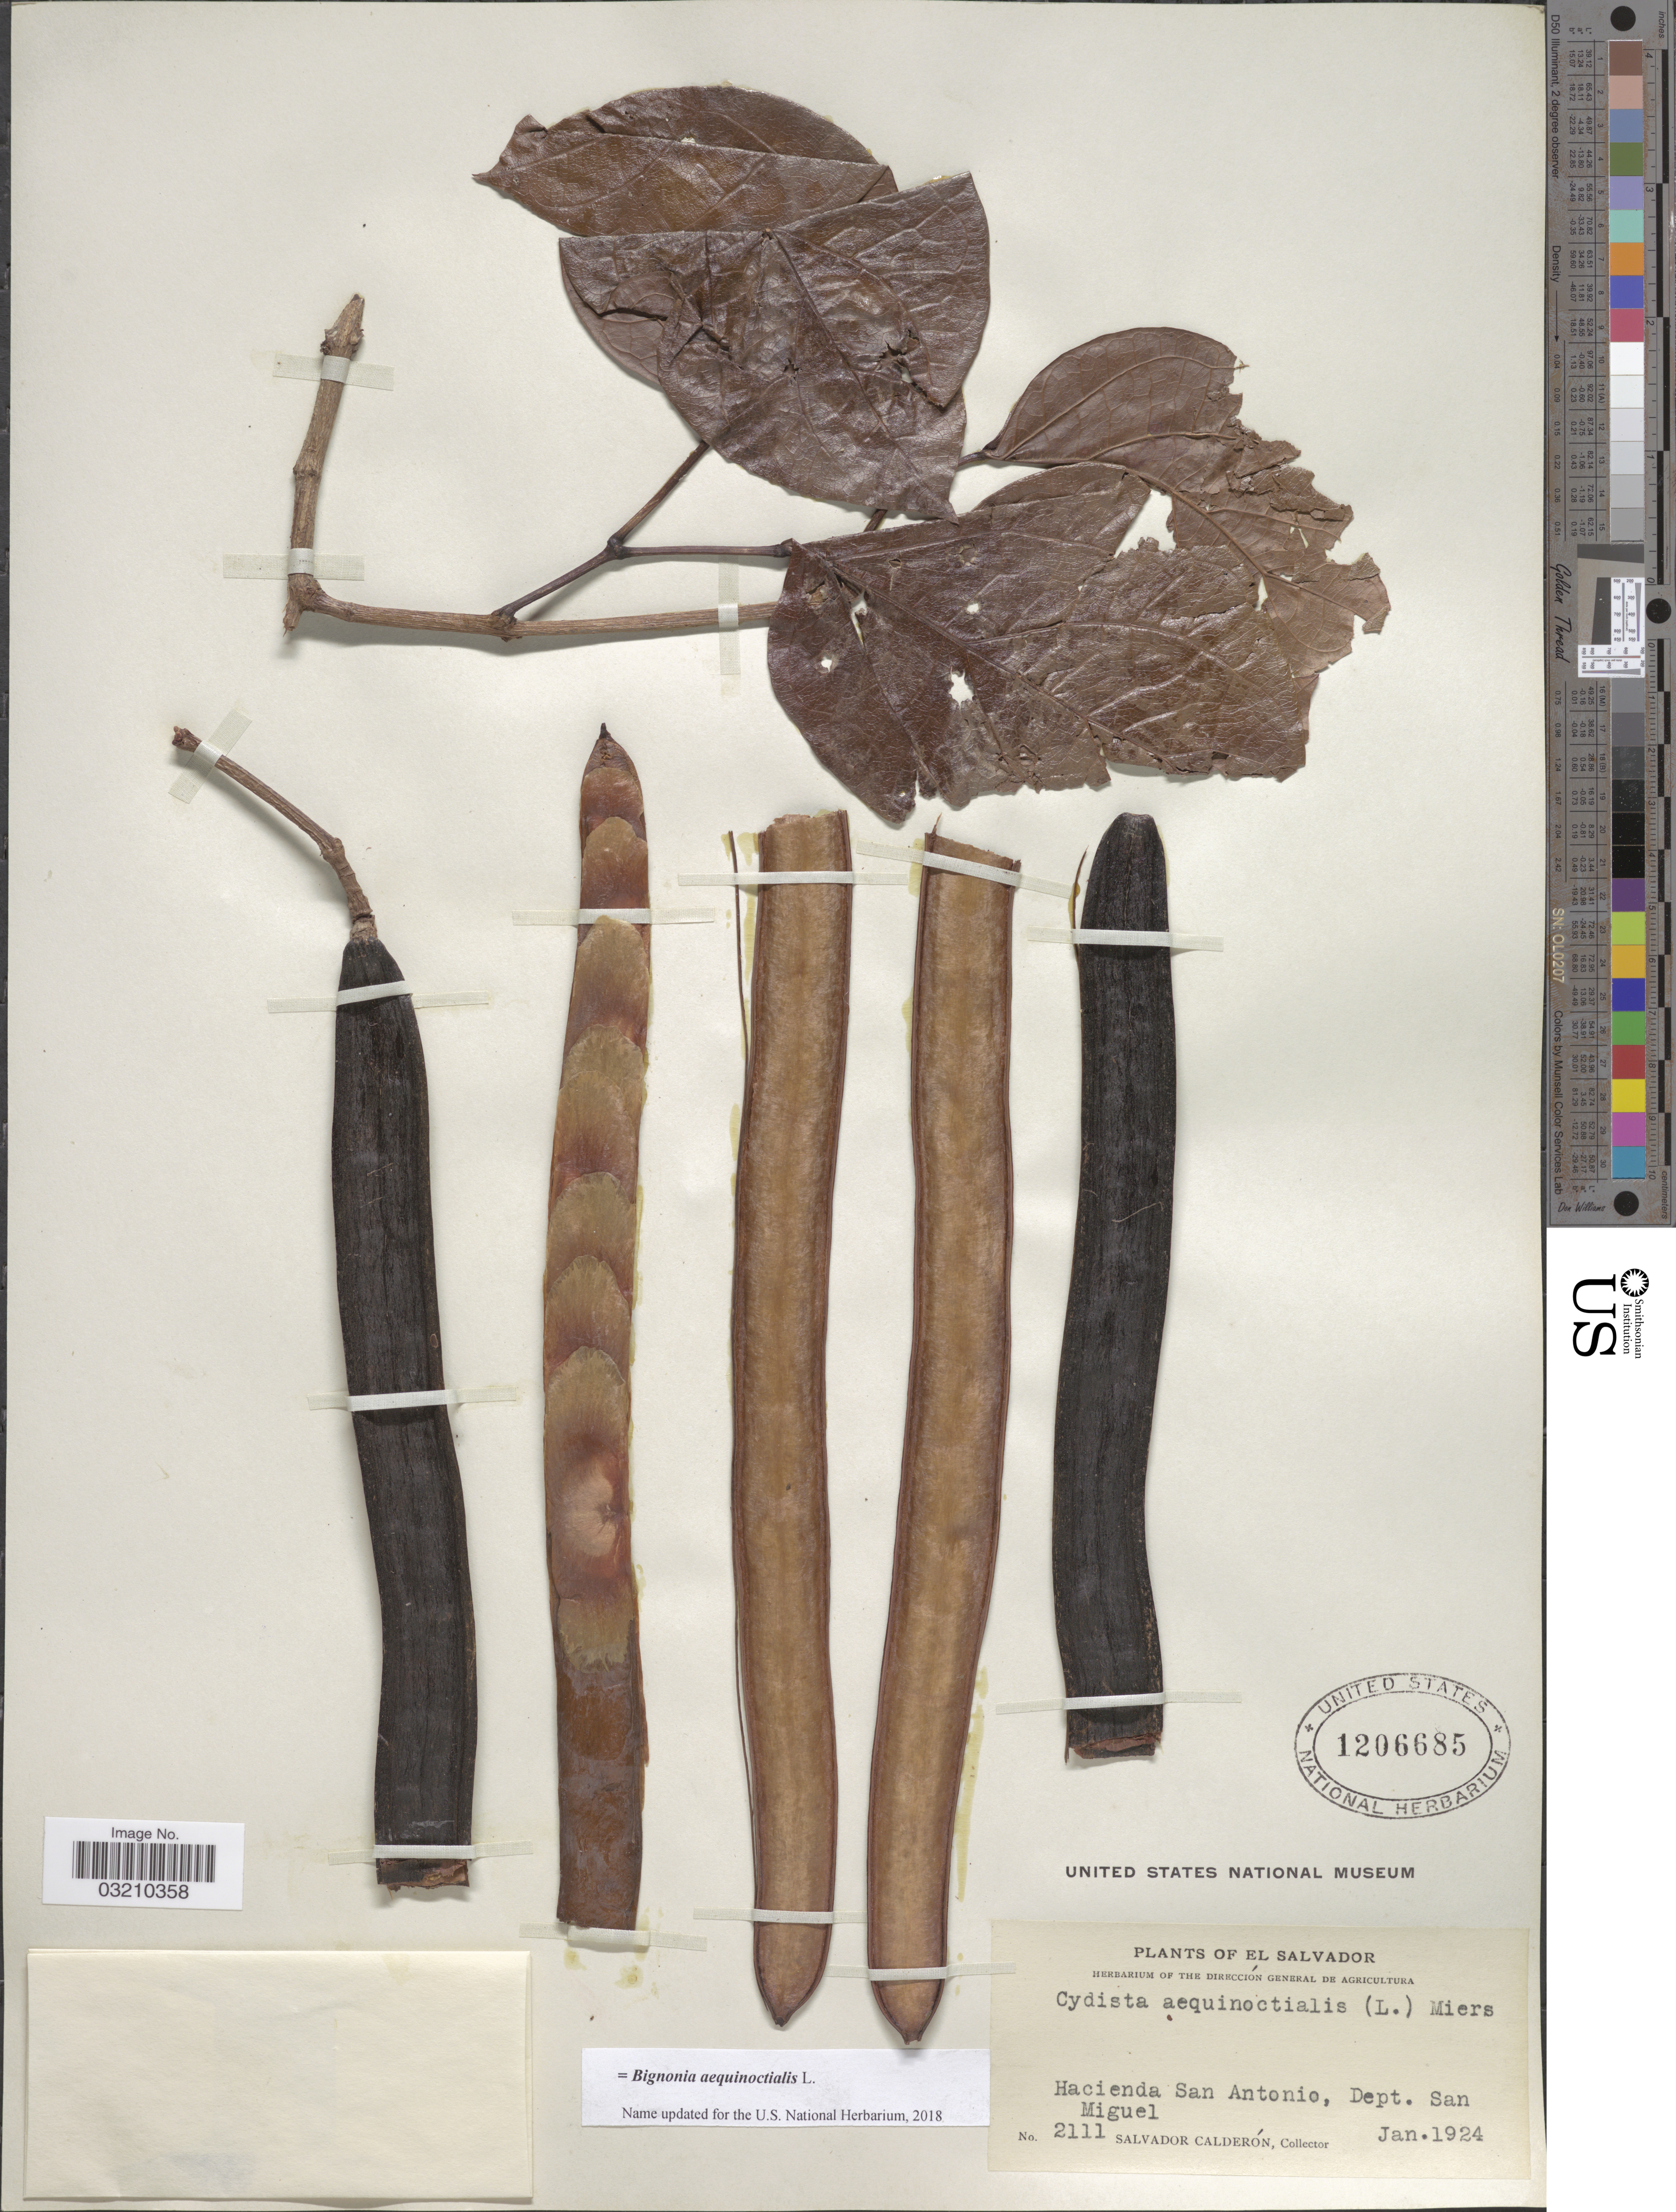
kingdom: Plantae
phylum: Tracheophyta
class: Magnoliopsida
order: Lamiales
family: Bignoniaceae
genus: Bignonia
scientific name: Bignonia aequinoctialis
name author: L.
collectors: S. Calderón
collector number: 2111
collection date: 1924-01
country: El Salvador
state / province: San Miguel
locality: Hacienda San Antonio, Dept. San Miguel.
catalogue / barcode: US 1206685